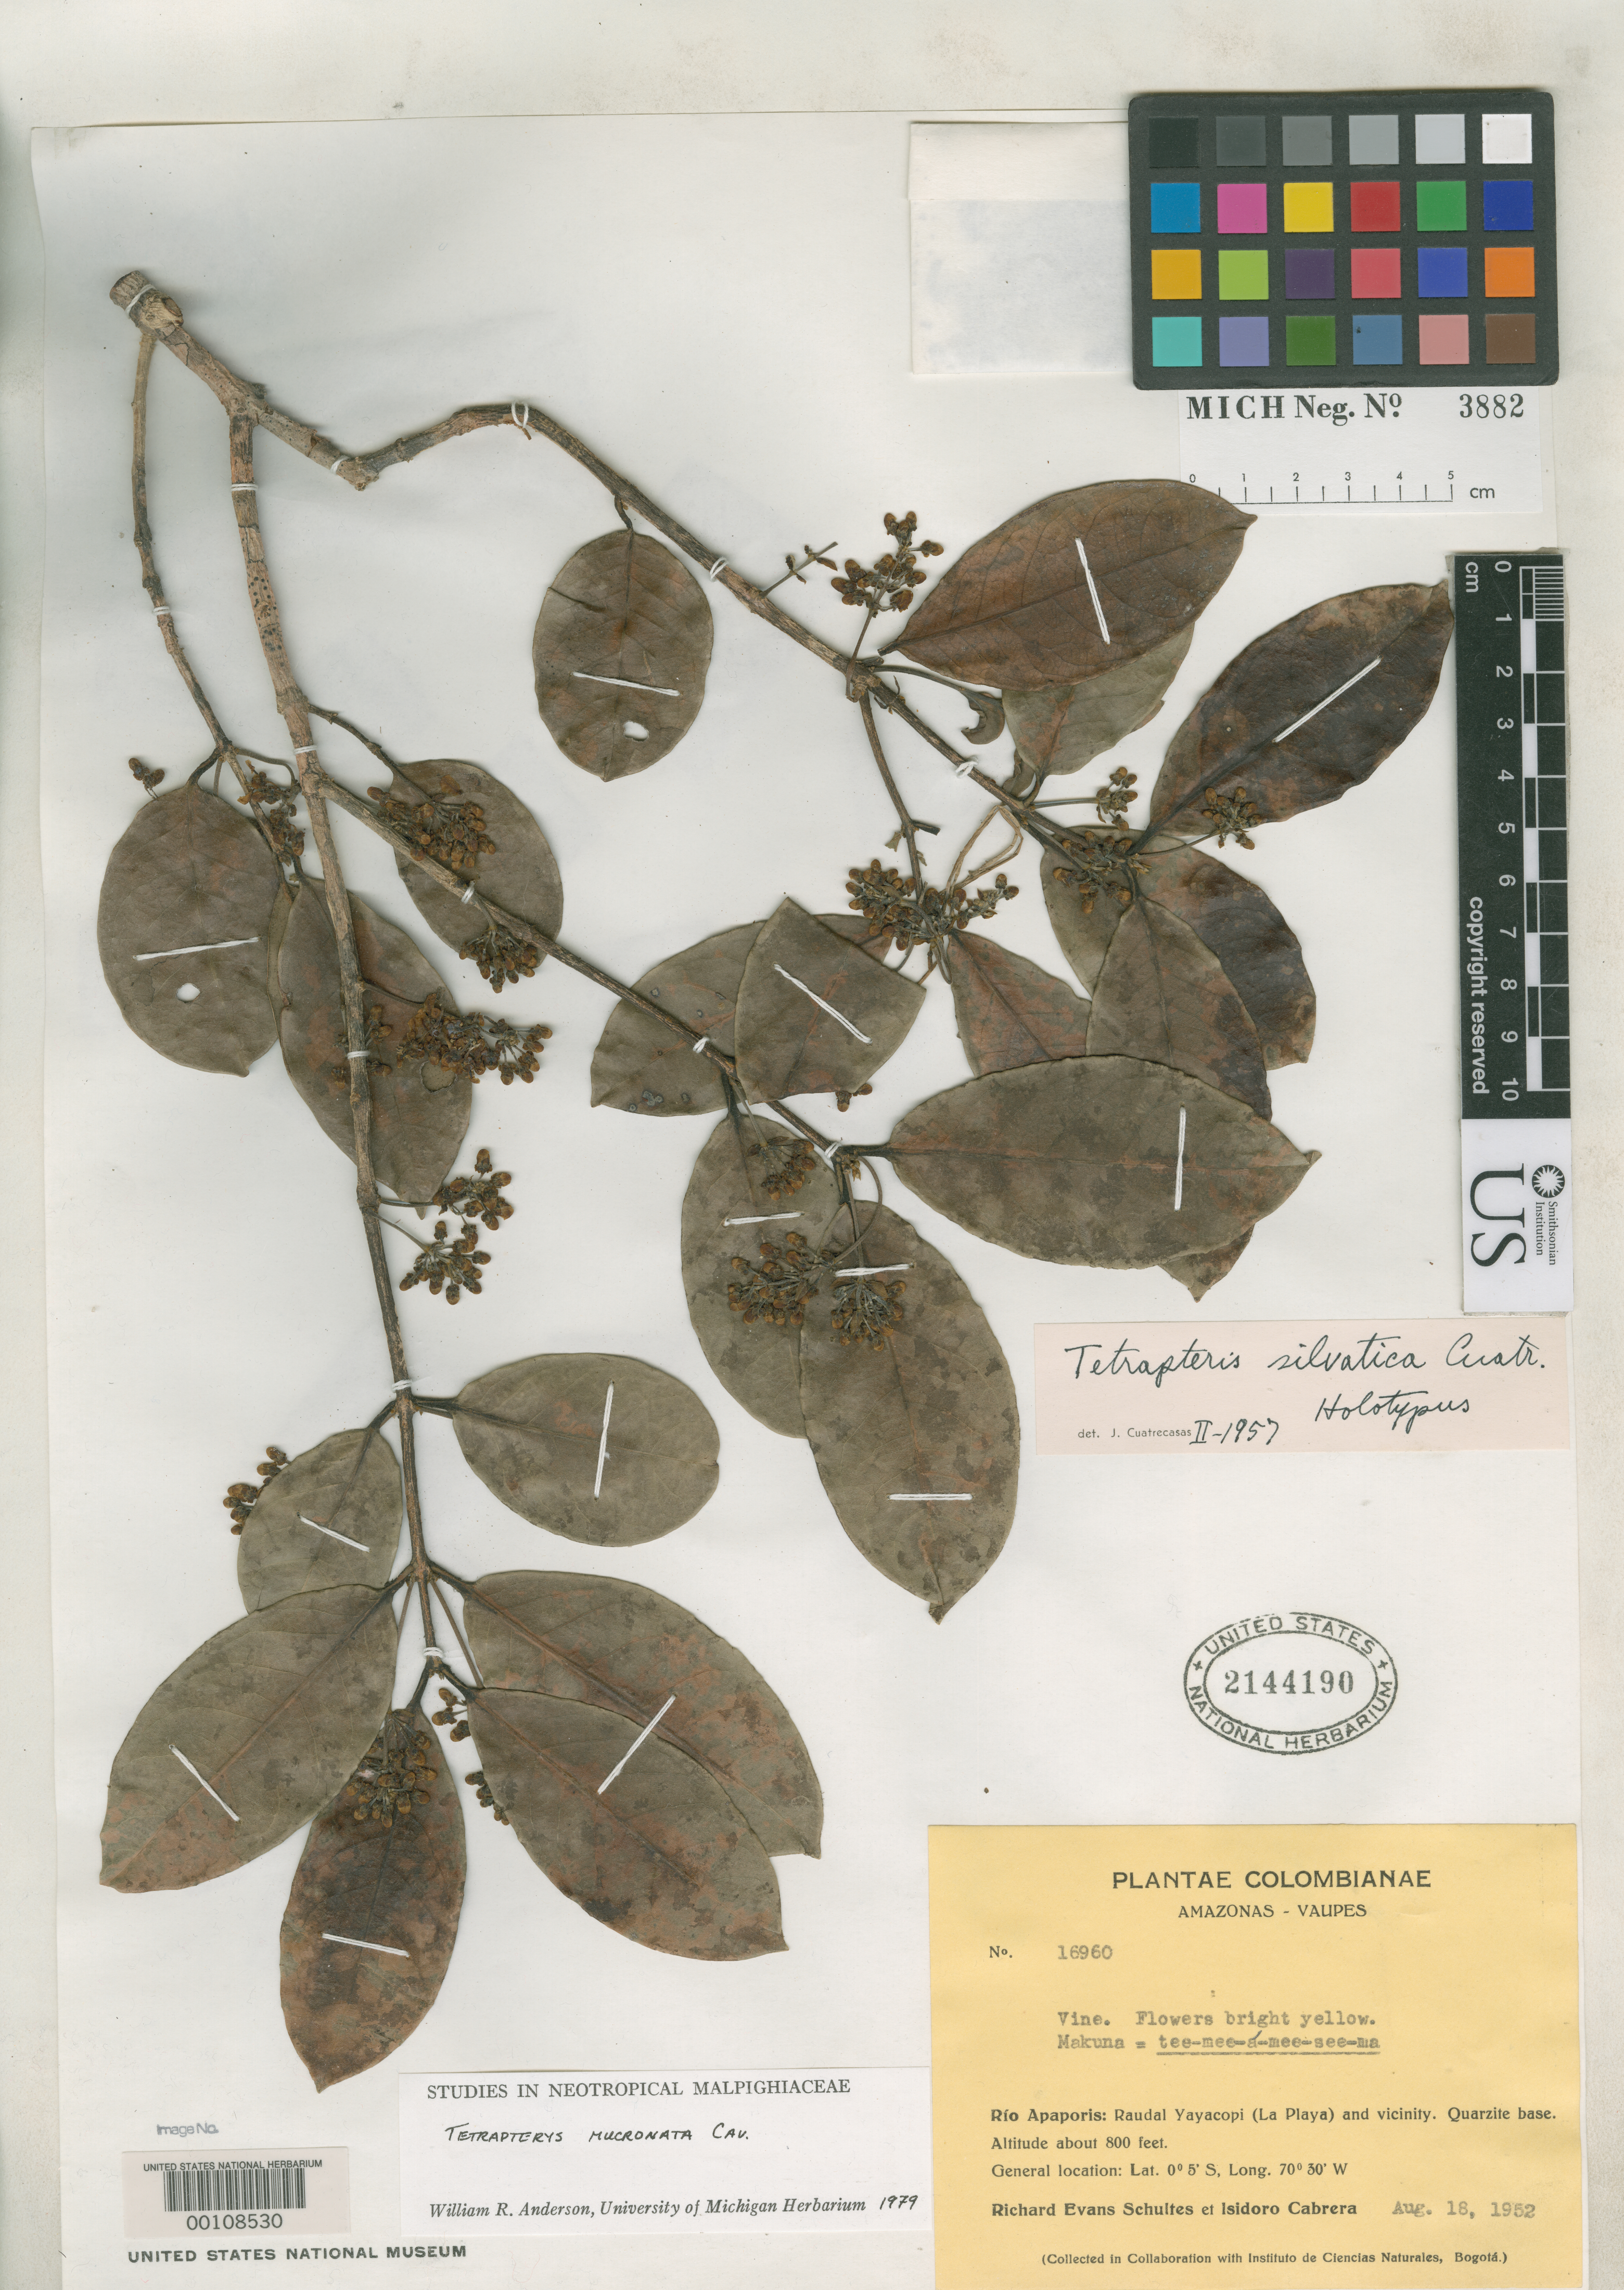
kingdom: Plantae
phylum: Tracheophyta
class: Magnoliopsida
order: Malpighiales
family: Malpighiaceae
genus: Tetrapterys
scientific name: Tetrapterys silvatica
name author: Cuatrec.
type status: Holotype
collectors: R. E. Schultes & I. Cabrera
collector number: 16960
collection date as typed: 18 Aug 1952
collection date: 1952-08-18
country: Colombia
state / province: Amazônas / Vaupés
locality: Rio Apaparis, Ya Yacopi.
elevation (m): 270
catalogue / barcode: US 2144190